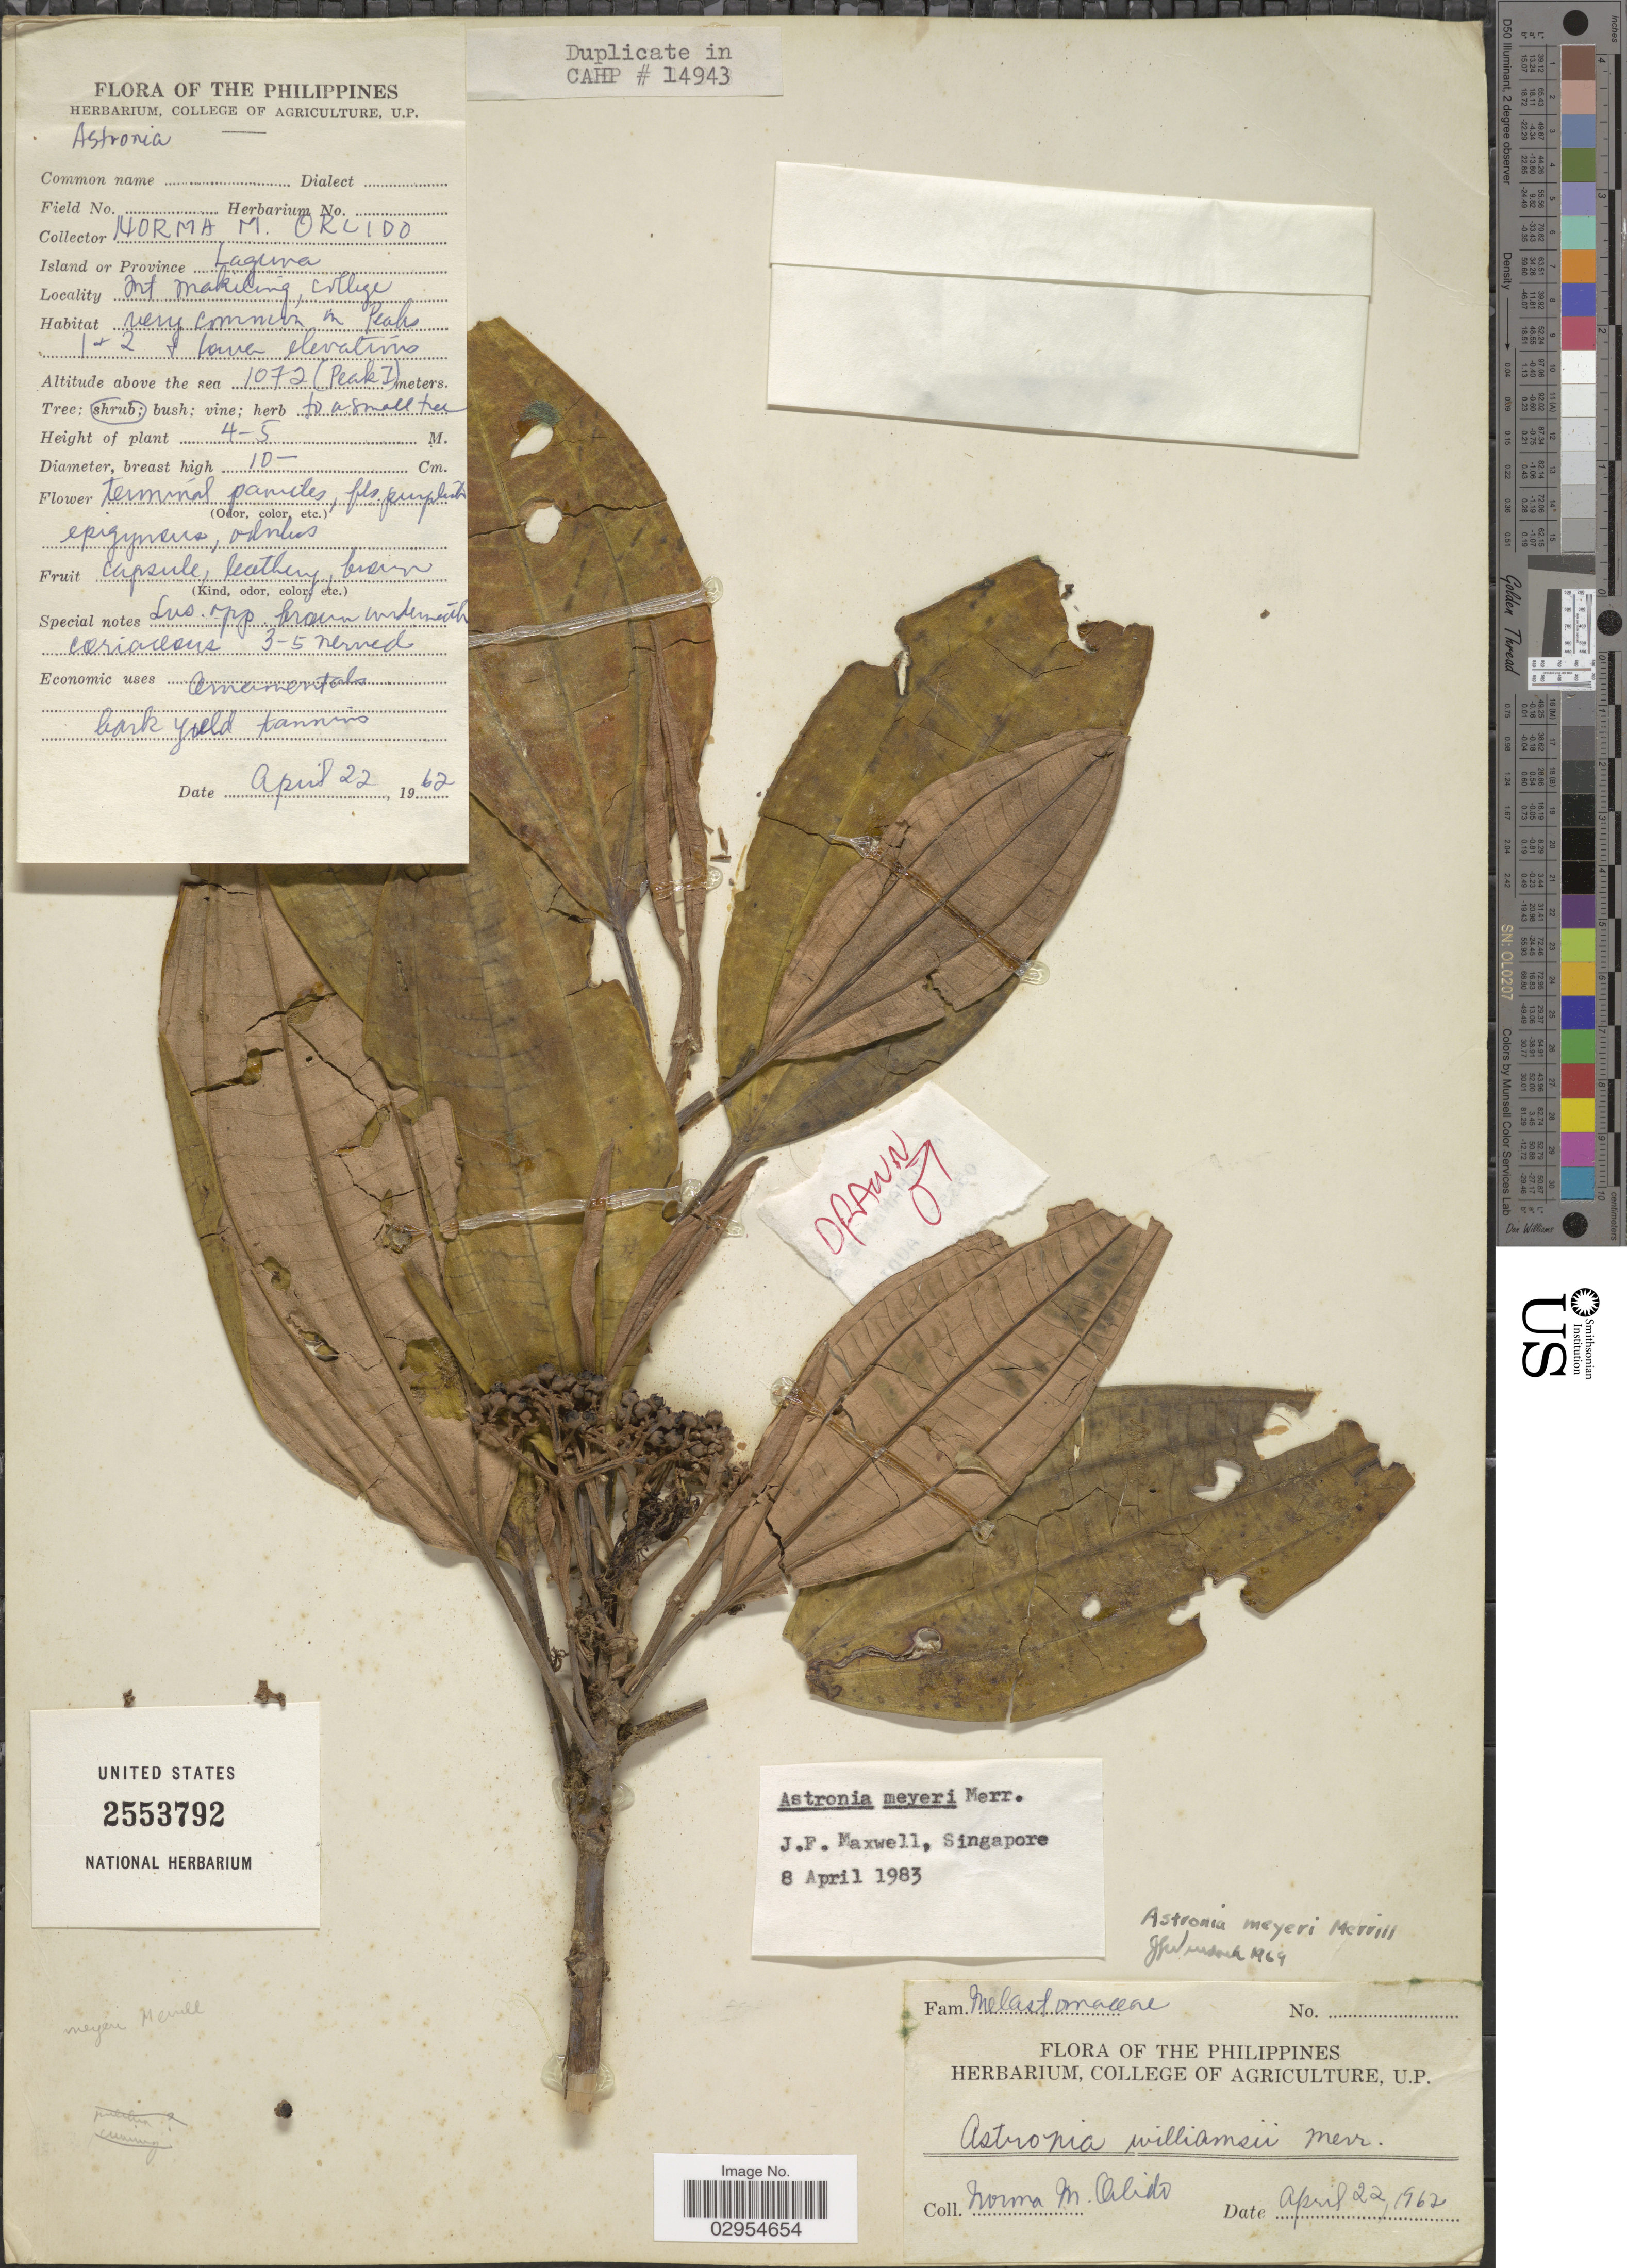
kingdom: Plantae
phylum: Tracheophyta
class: Magnoliopsida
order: Myrtales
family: Melastomataceae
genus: Astronia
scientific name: Astronia meyeri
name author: Merr.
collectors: N. Orlido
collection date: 1962-04-22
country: Philippines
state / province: Calabarzon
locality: Island or Province Laguna. Mt. Makiling, college.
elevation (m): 1072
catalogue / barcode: US 2553792